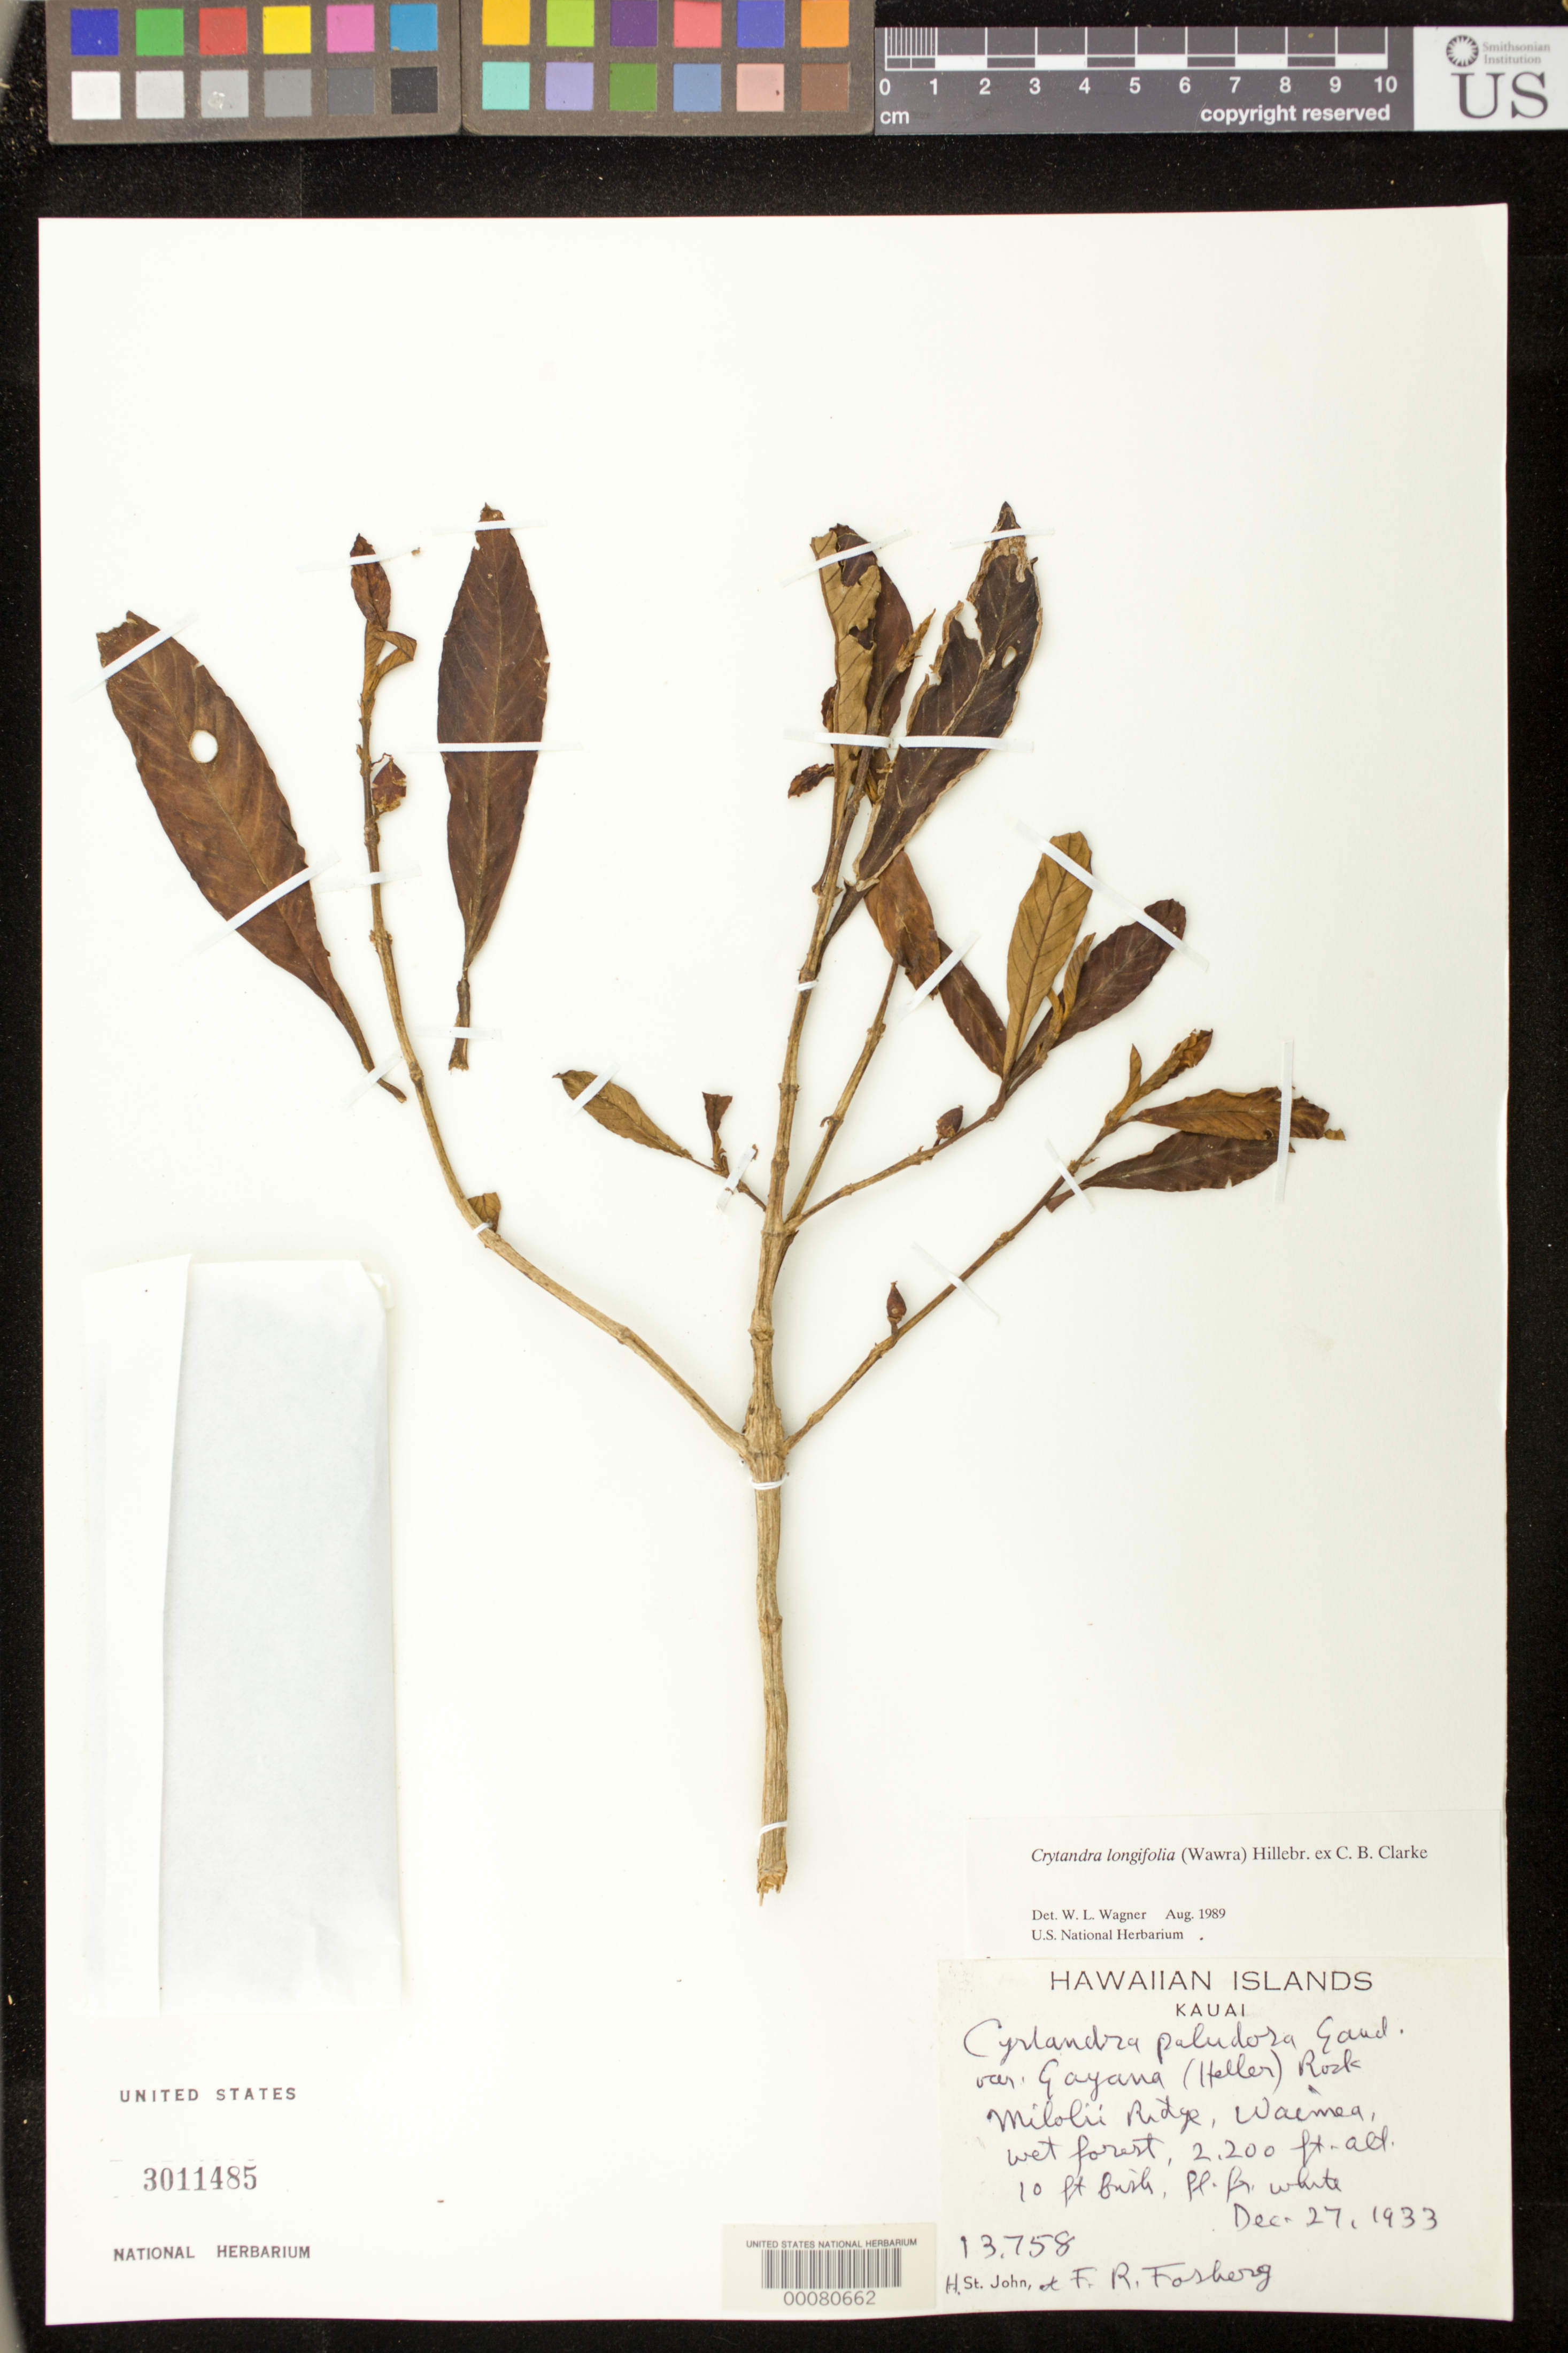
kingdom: Plantae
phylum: Tracheophyta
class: Magnoliopsida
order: Lamiales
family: Gesneriaceae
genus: Cyrtandra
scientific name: Cyrtandra longifolia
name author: (Wawra) Hillebr. ex C.B. Clarke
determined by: Wagner, W. L., (BOT), Smithsonian Institution - National Museum of Natural History (UNITED STATES)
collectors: H. St. John & F. R. Fosberg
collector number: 13758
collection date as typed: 27 Dec 1933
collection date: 1933-12-27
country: United States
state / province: Hawaii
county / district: Kauai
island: Kaua'i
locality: Milolii ridge, Waimea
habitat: Wet forest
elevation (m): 671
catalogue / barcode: US 3011485